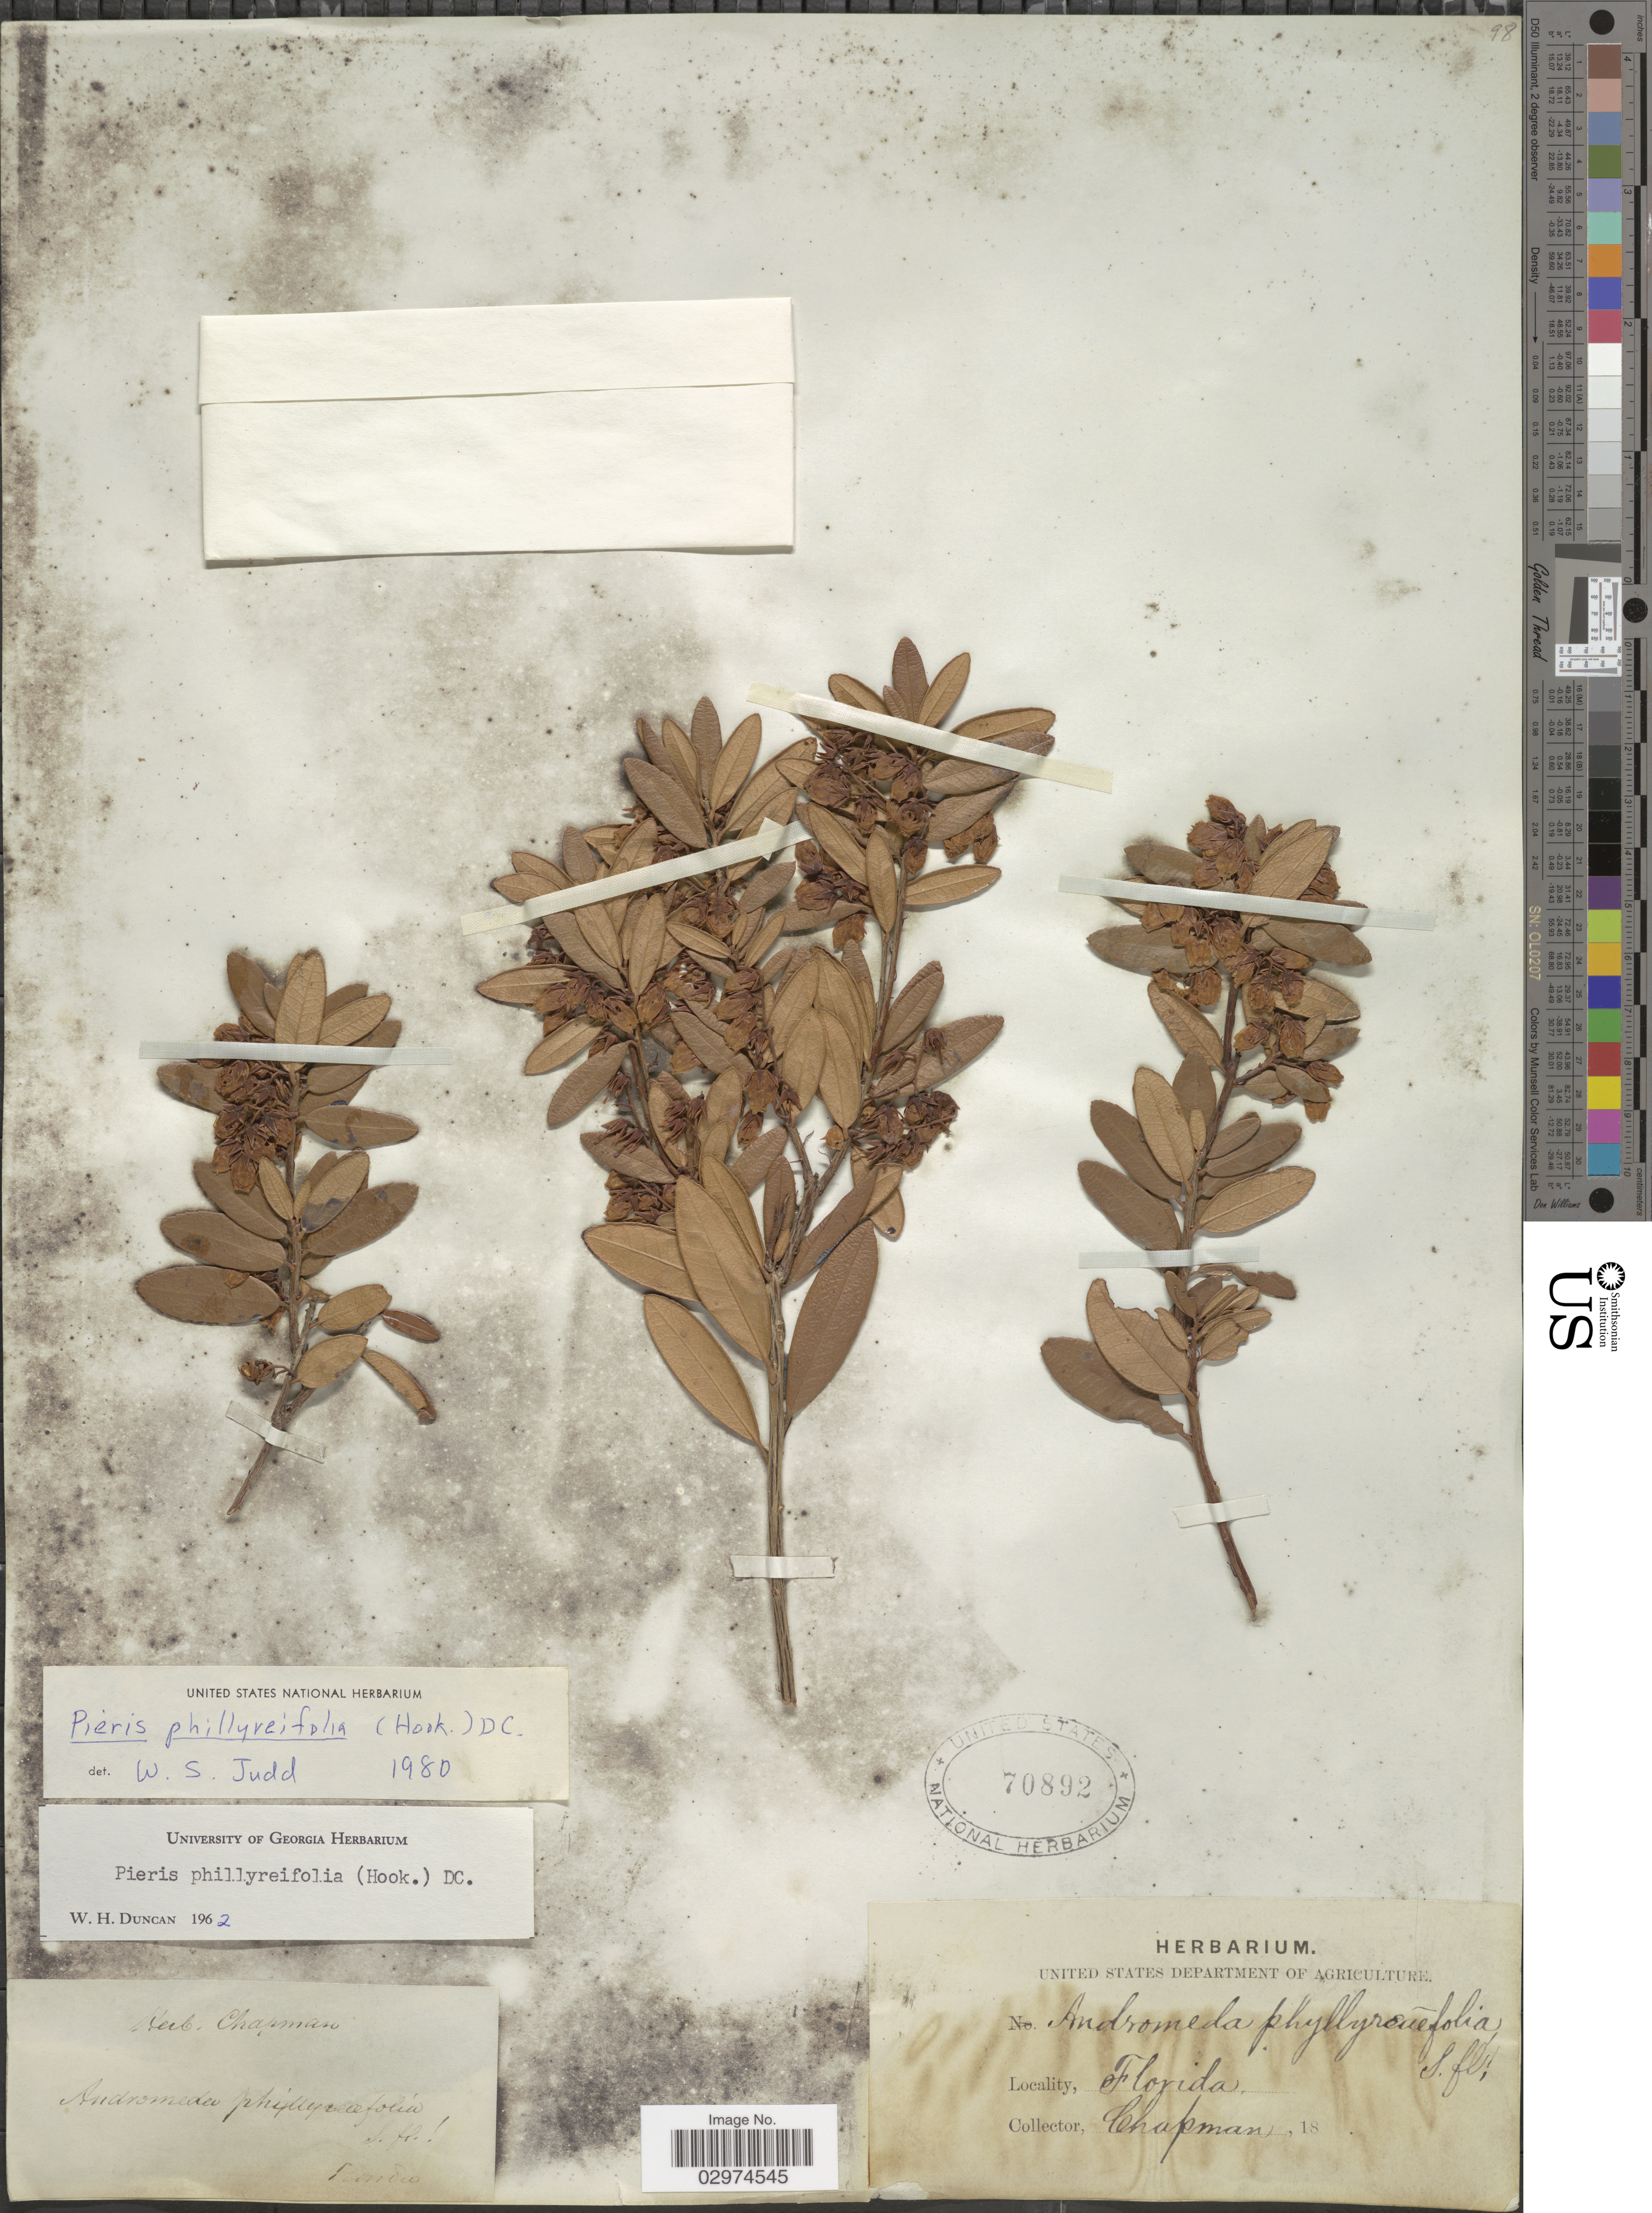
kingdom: Plantae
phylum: Tracheophyta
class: Magnoliopsida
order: Ericales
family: Ericaceae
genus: Pieris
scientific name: Pieris phillyreifolia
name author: (Hook.) DC.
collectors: A. Chapman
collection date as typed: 18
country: United States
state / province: Florida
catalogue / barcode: US 70892